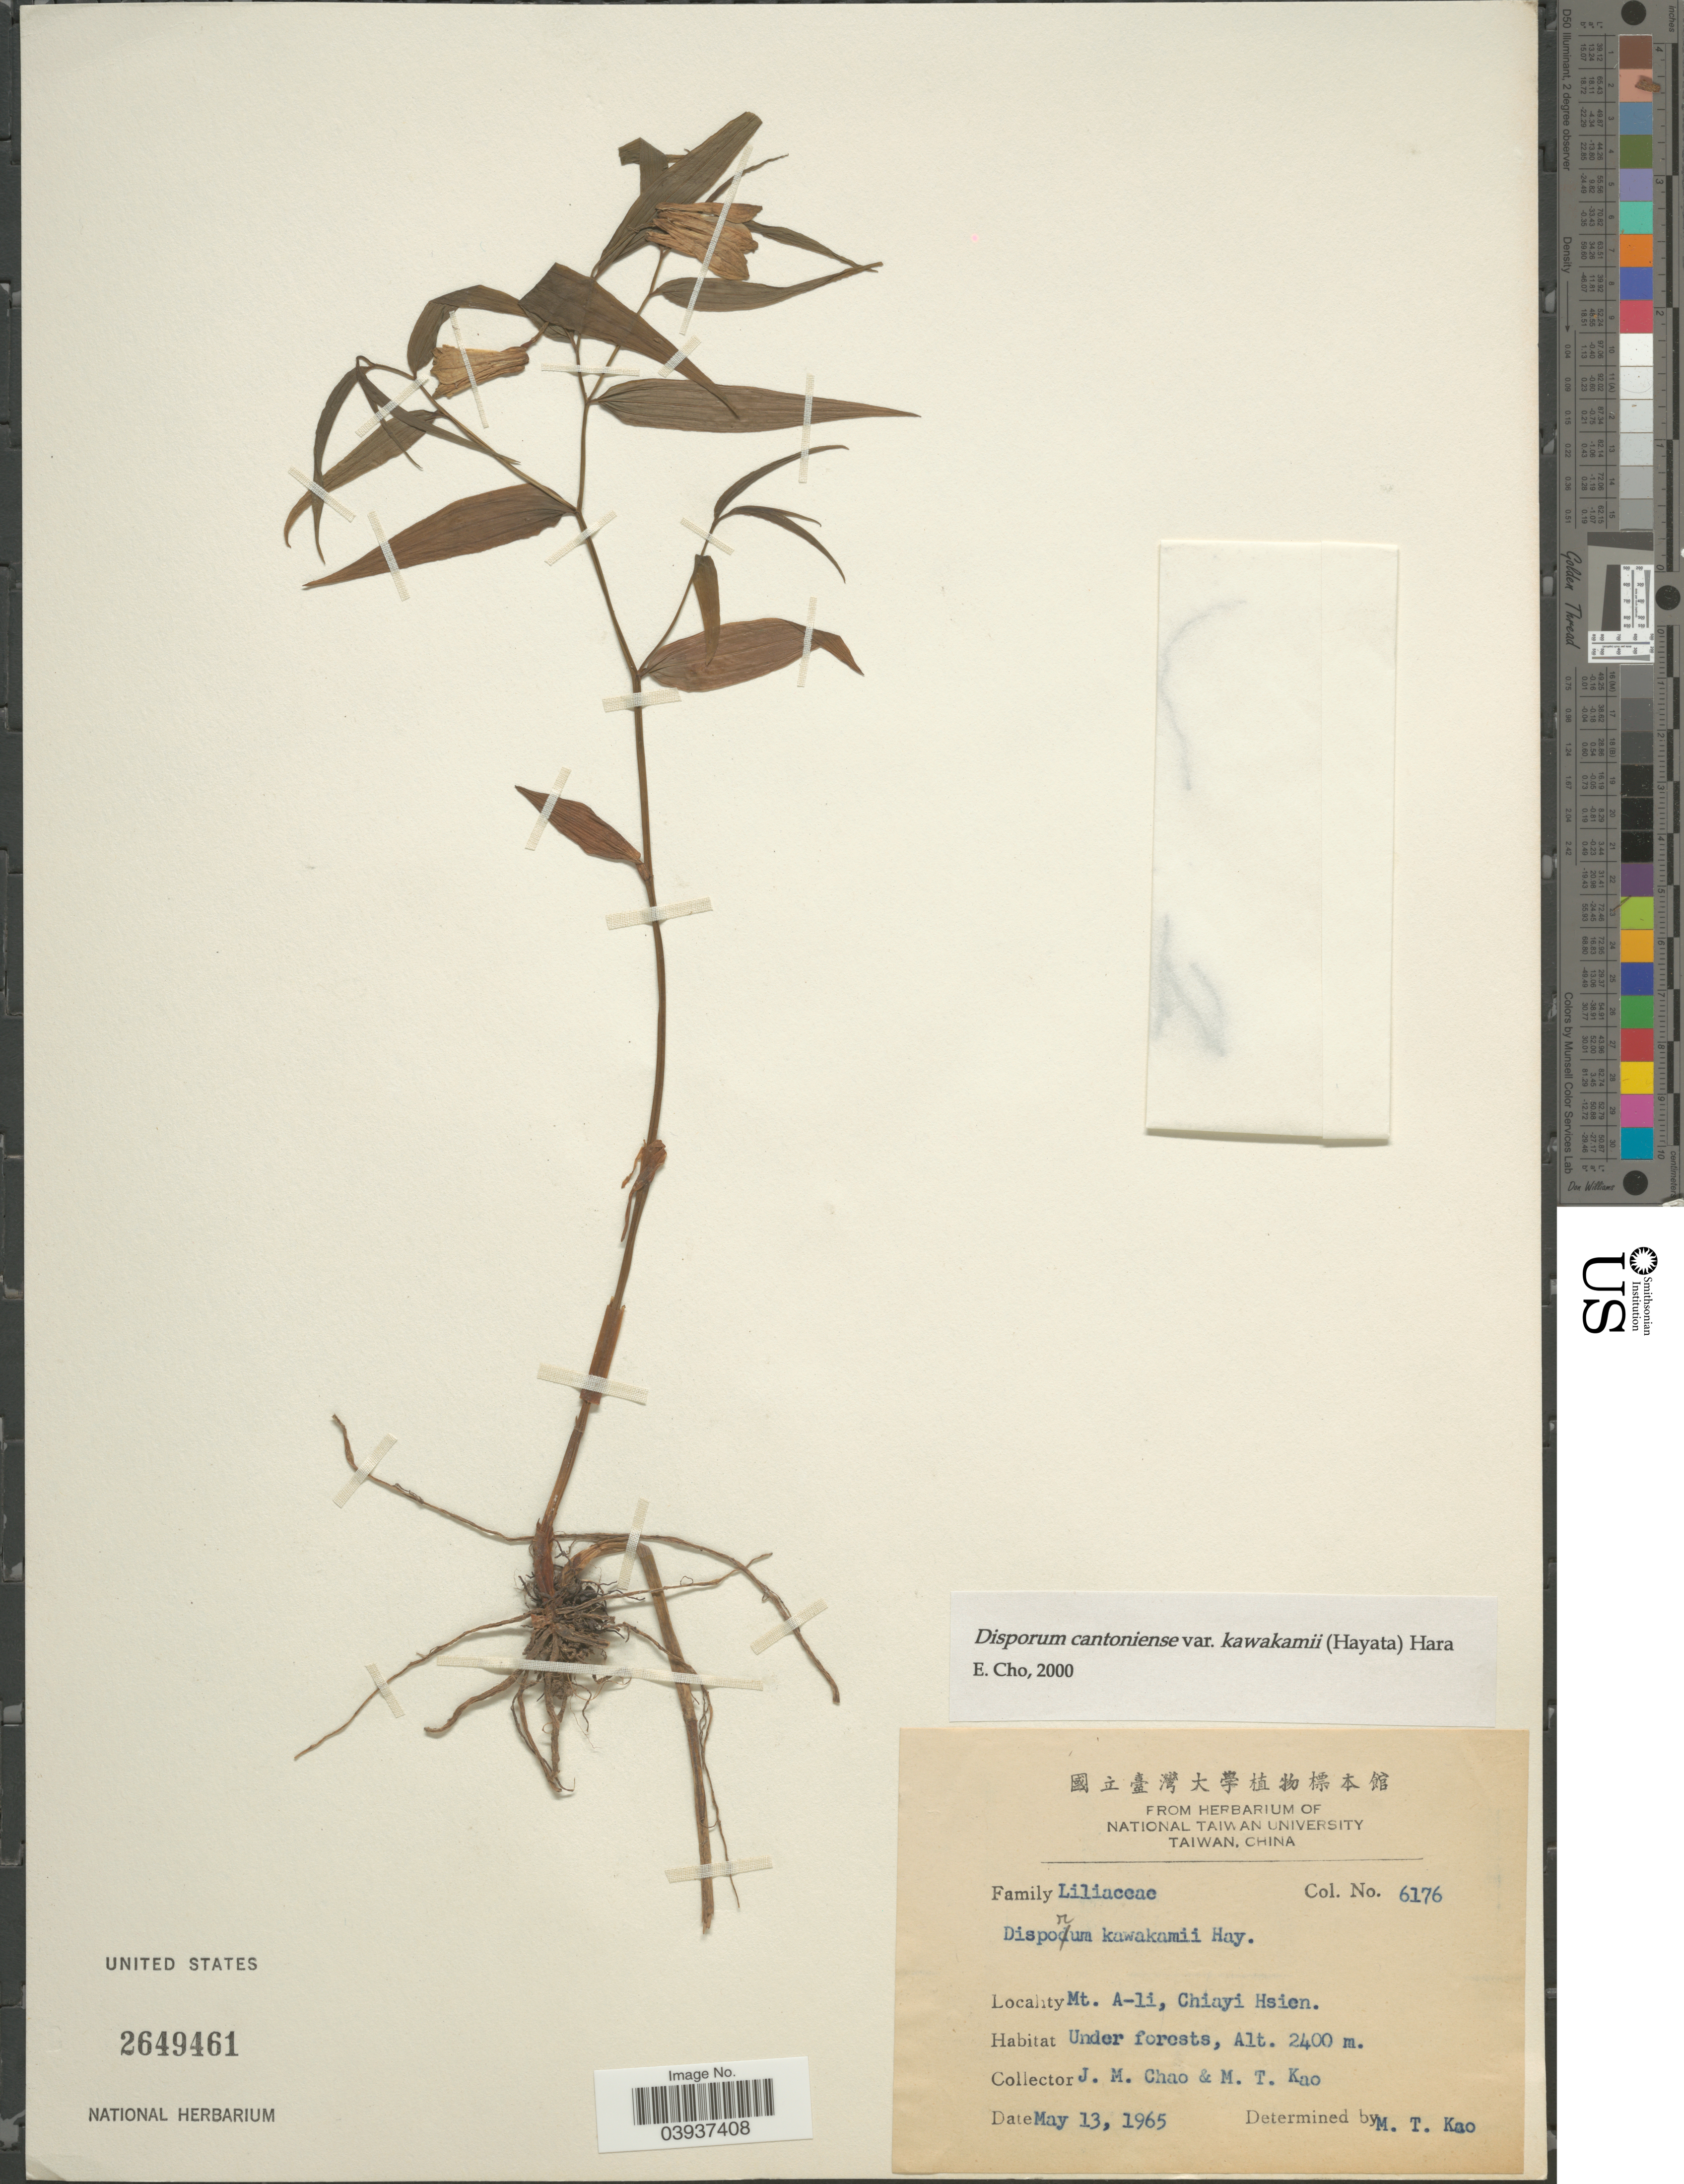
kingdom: Plantae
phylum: Tracheophyta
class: Liliopsida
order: Liliales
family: Colchicaceae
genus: Disporum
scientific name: Disporum cantoniense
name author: (Lour.) Merr.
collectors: J. Chao & M. T. Kao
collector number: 6176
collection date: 1965-05-13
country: Taiwan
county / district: Chiayi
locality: Mt. A-li, Chiayi Hsien. Under forests.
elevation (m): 2400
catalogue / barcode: US 2649461